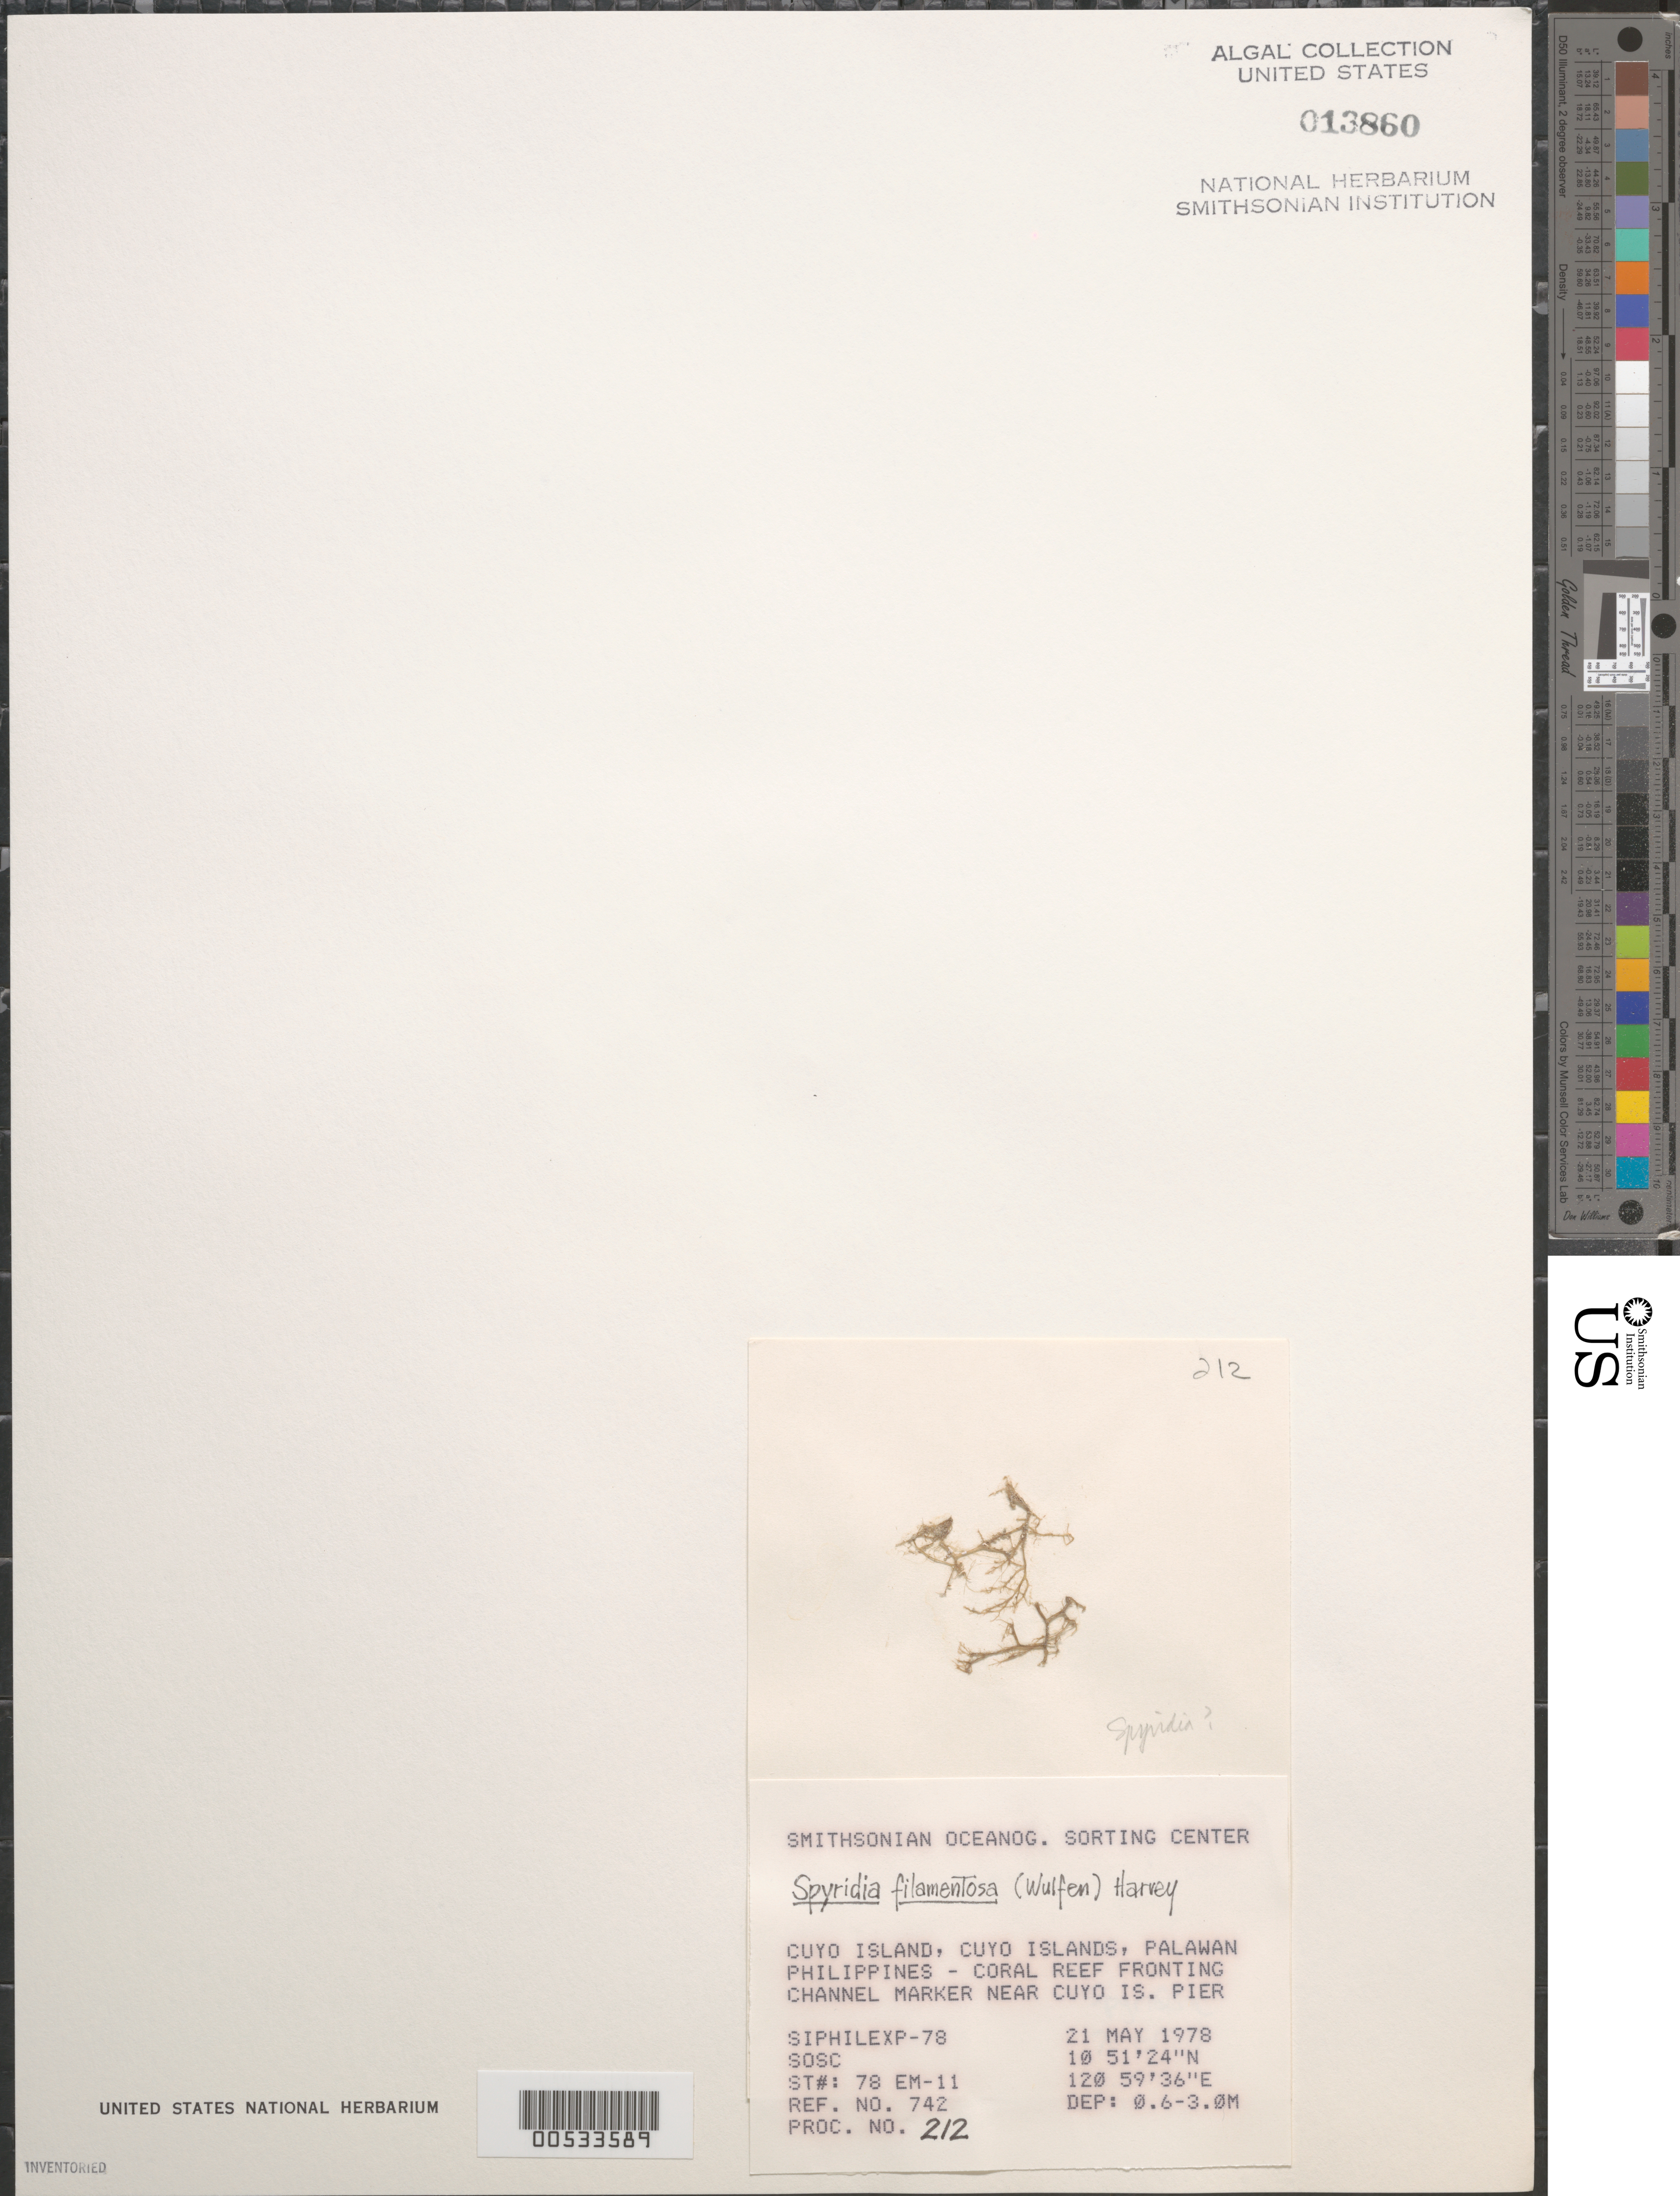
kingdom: Plantae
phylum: Rhodophyta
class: Florideophyceae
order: Ceramiales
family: Spyridiaceae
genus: Spyridia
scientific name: Spyridia filamentosa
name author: (Wulfen) Harv.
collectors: SOSC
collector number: Station 78 Em-11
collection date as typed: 21 May 1978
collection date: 1978-05-21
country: Philippines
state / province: Mimaropa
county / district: Palawan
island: Cuyo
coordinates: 10 51' 24" N, 120 59' 36" E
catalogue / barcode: US 13860